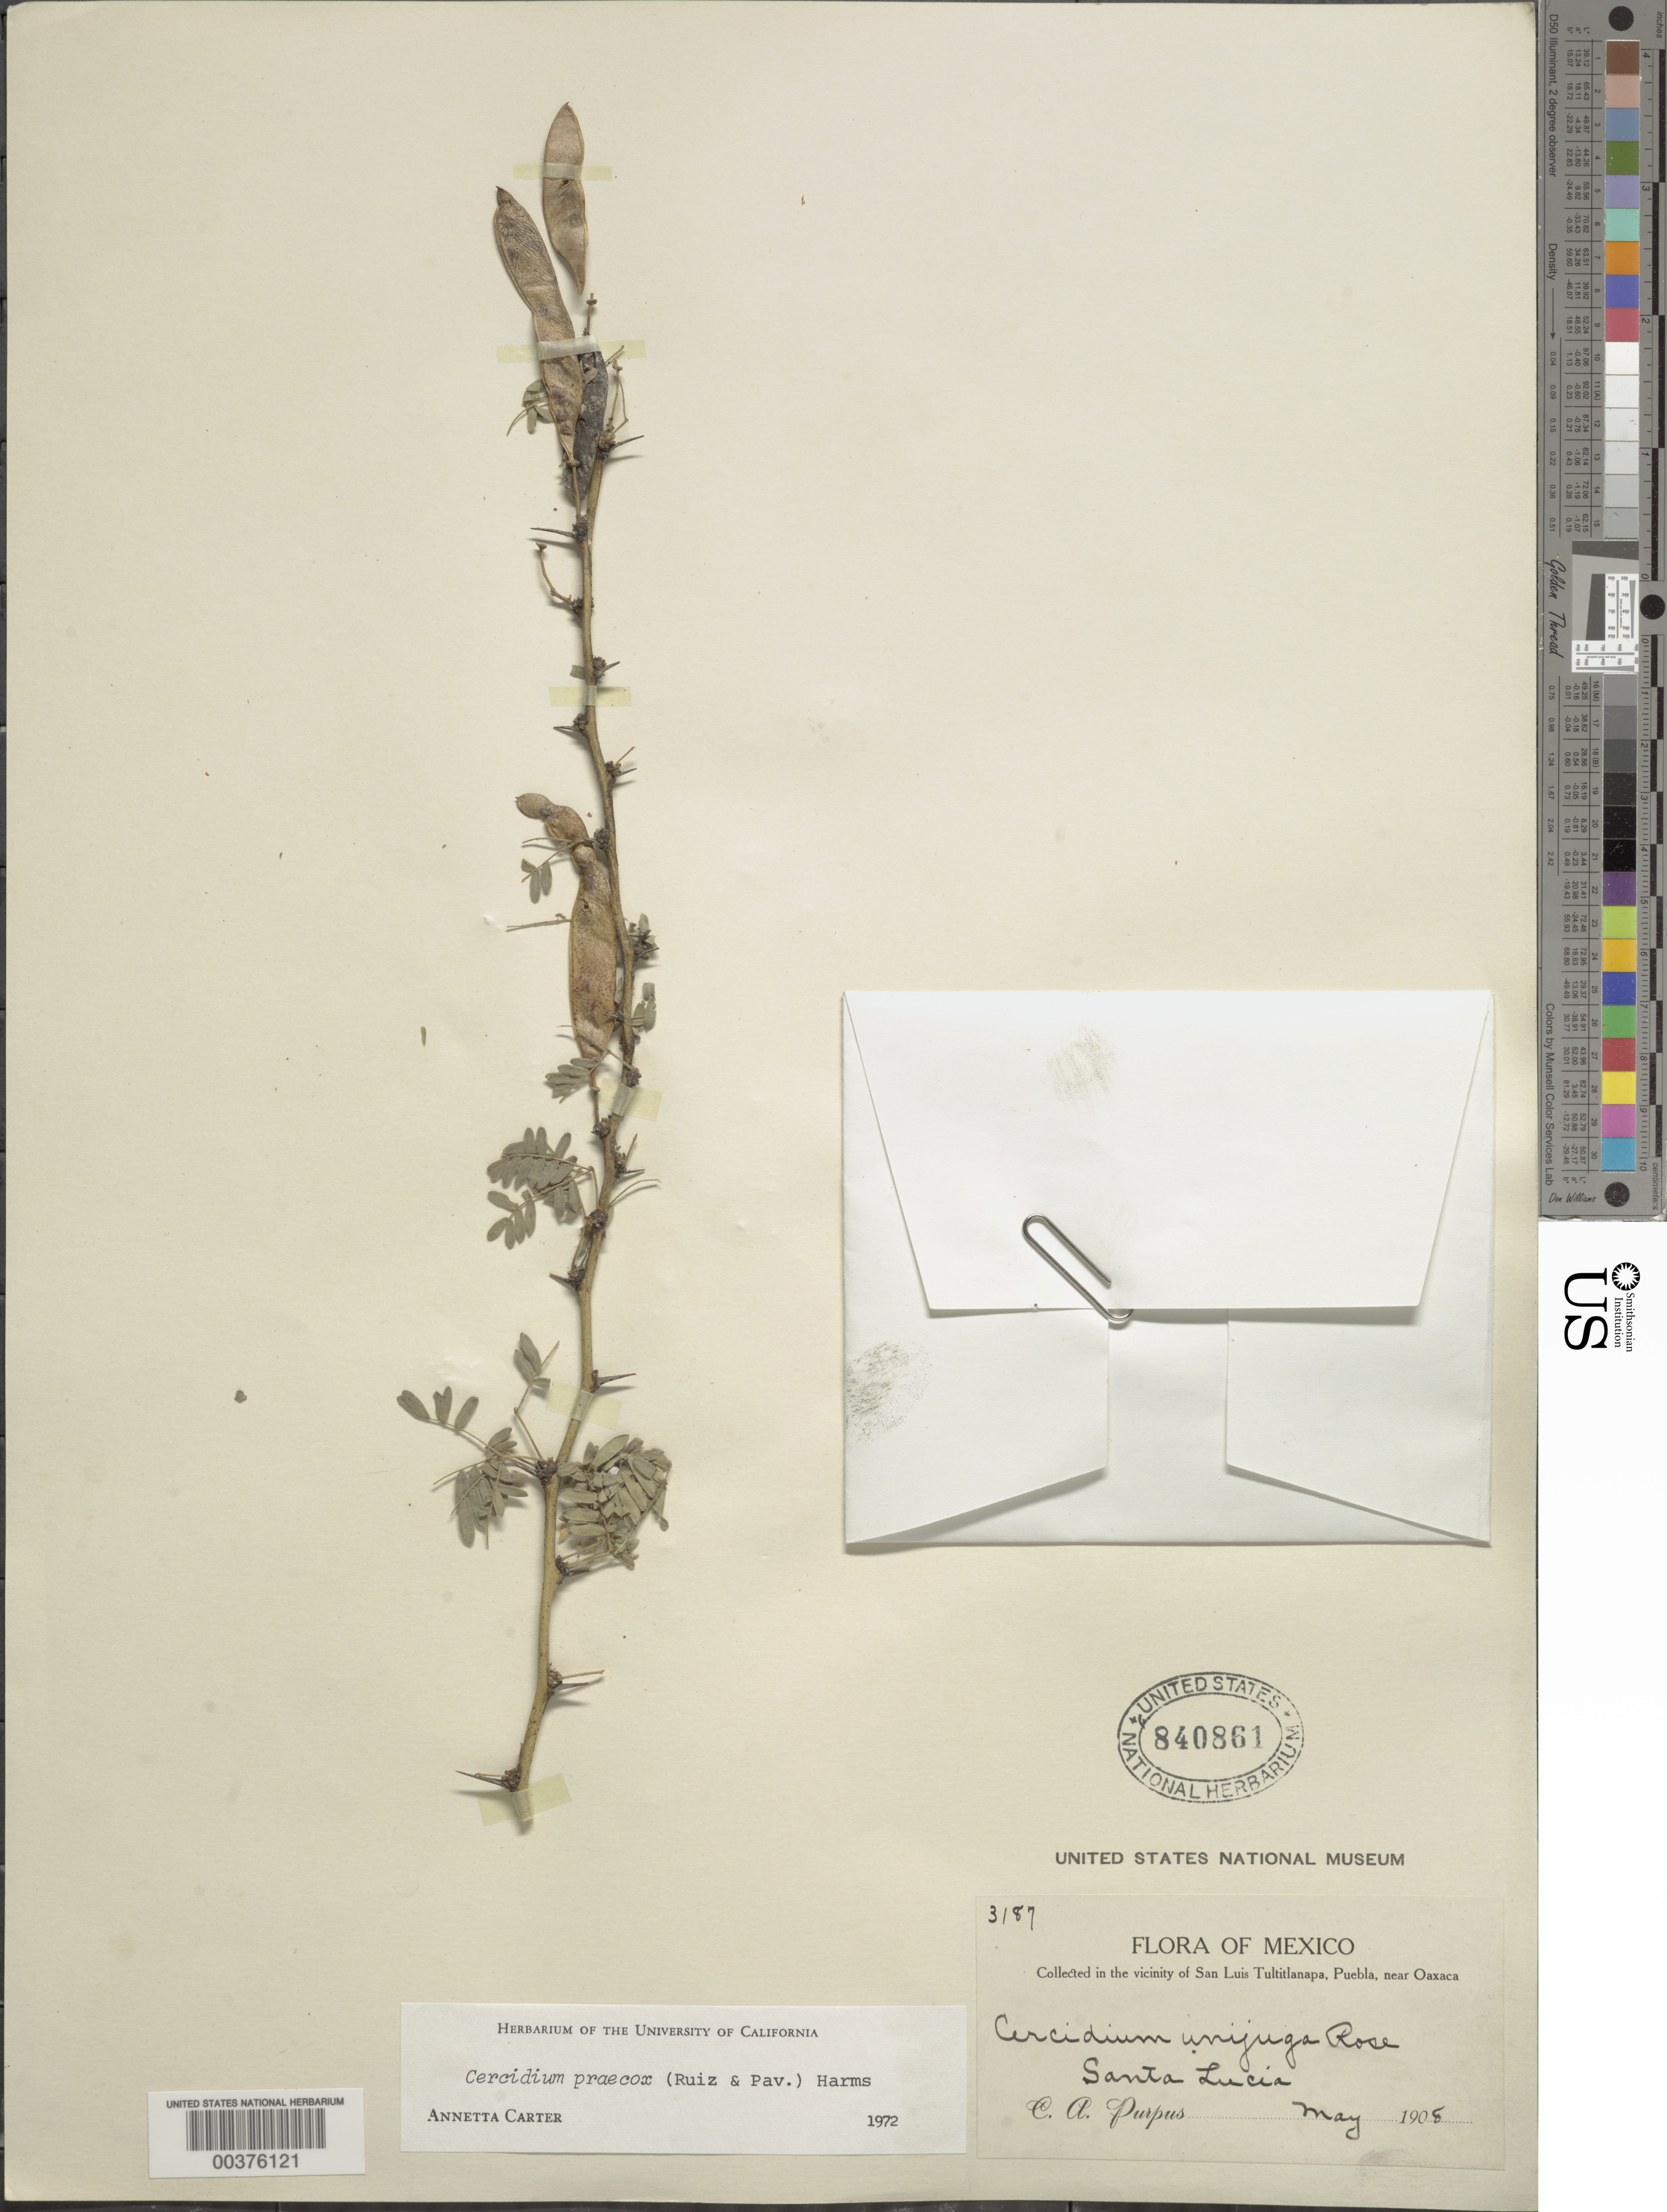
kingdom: Plantae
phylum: Tracheophyta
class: Magnoliopsida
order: Fabales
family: Fabaceae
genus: Parkinsonia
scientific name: Parkinsonia praecox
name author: (Ruiz & Pav.) J.E. Hawkins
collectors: C. A. Purpus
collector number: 3187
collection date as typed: May 1905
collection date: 1905-05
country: Mexico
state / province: Puebla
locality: Vicinity of San Luis tultitlanapa, Puebla near Oaxaca; santa lucia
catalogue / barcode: US 840861